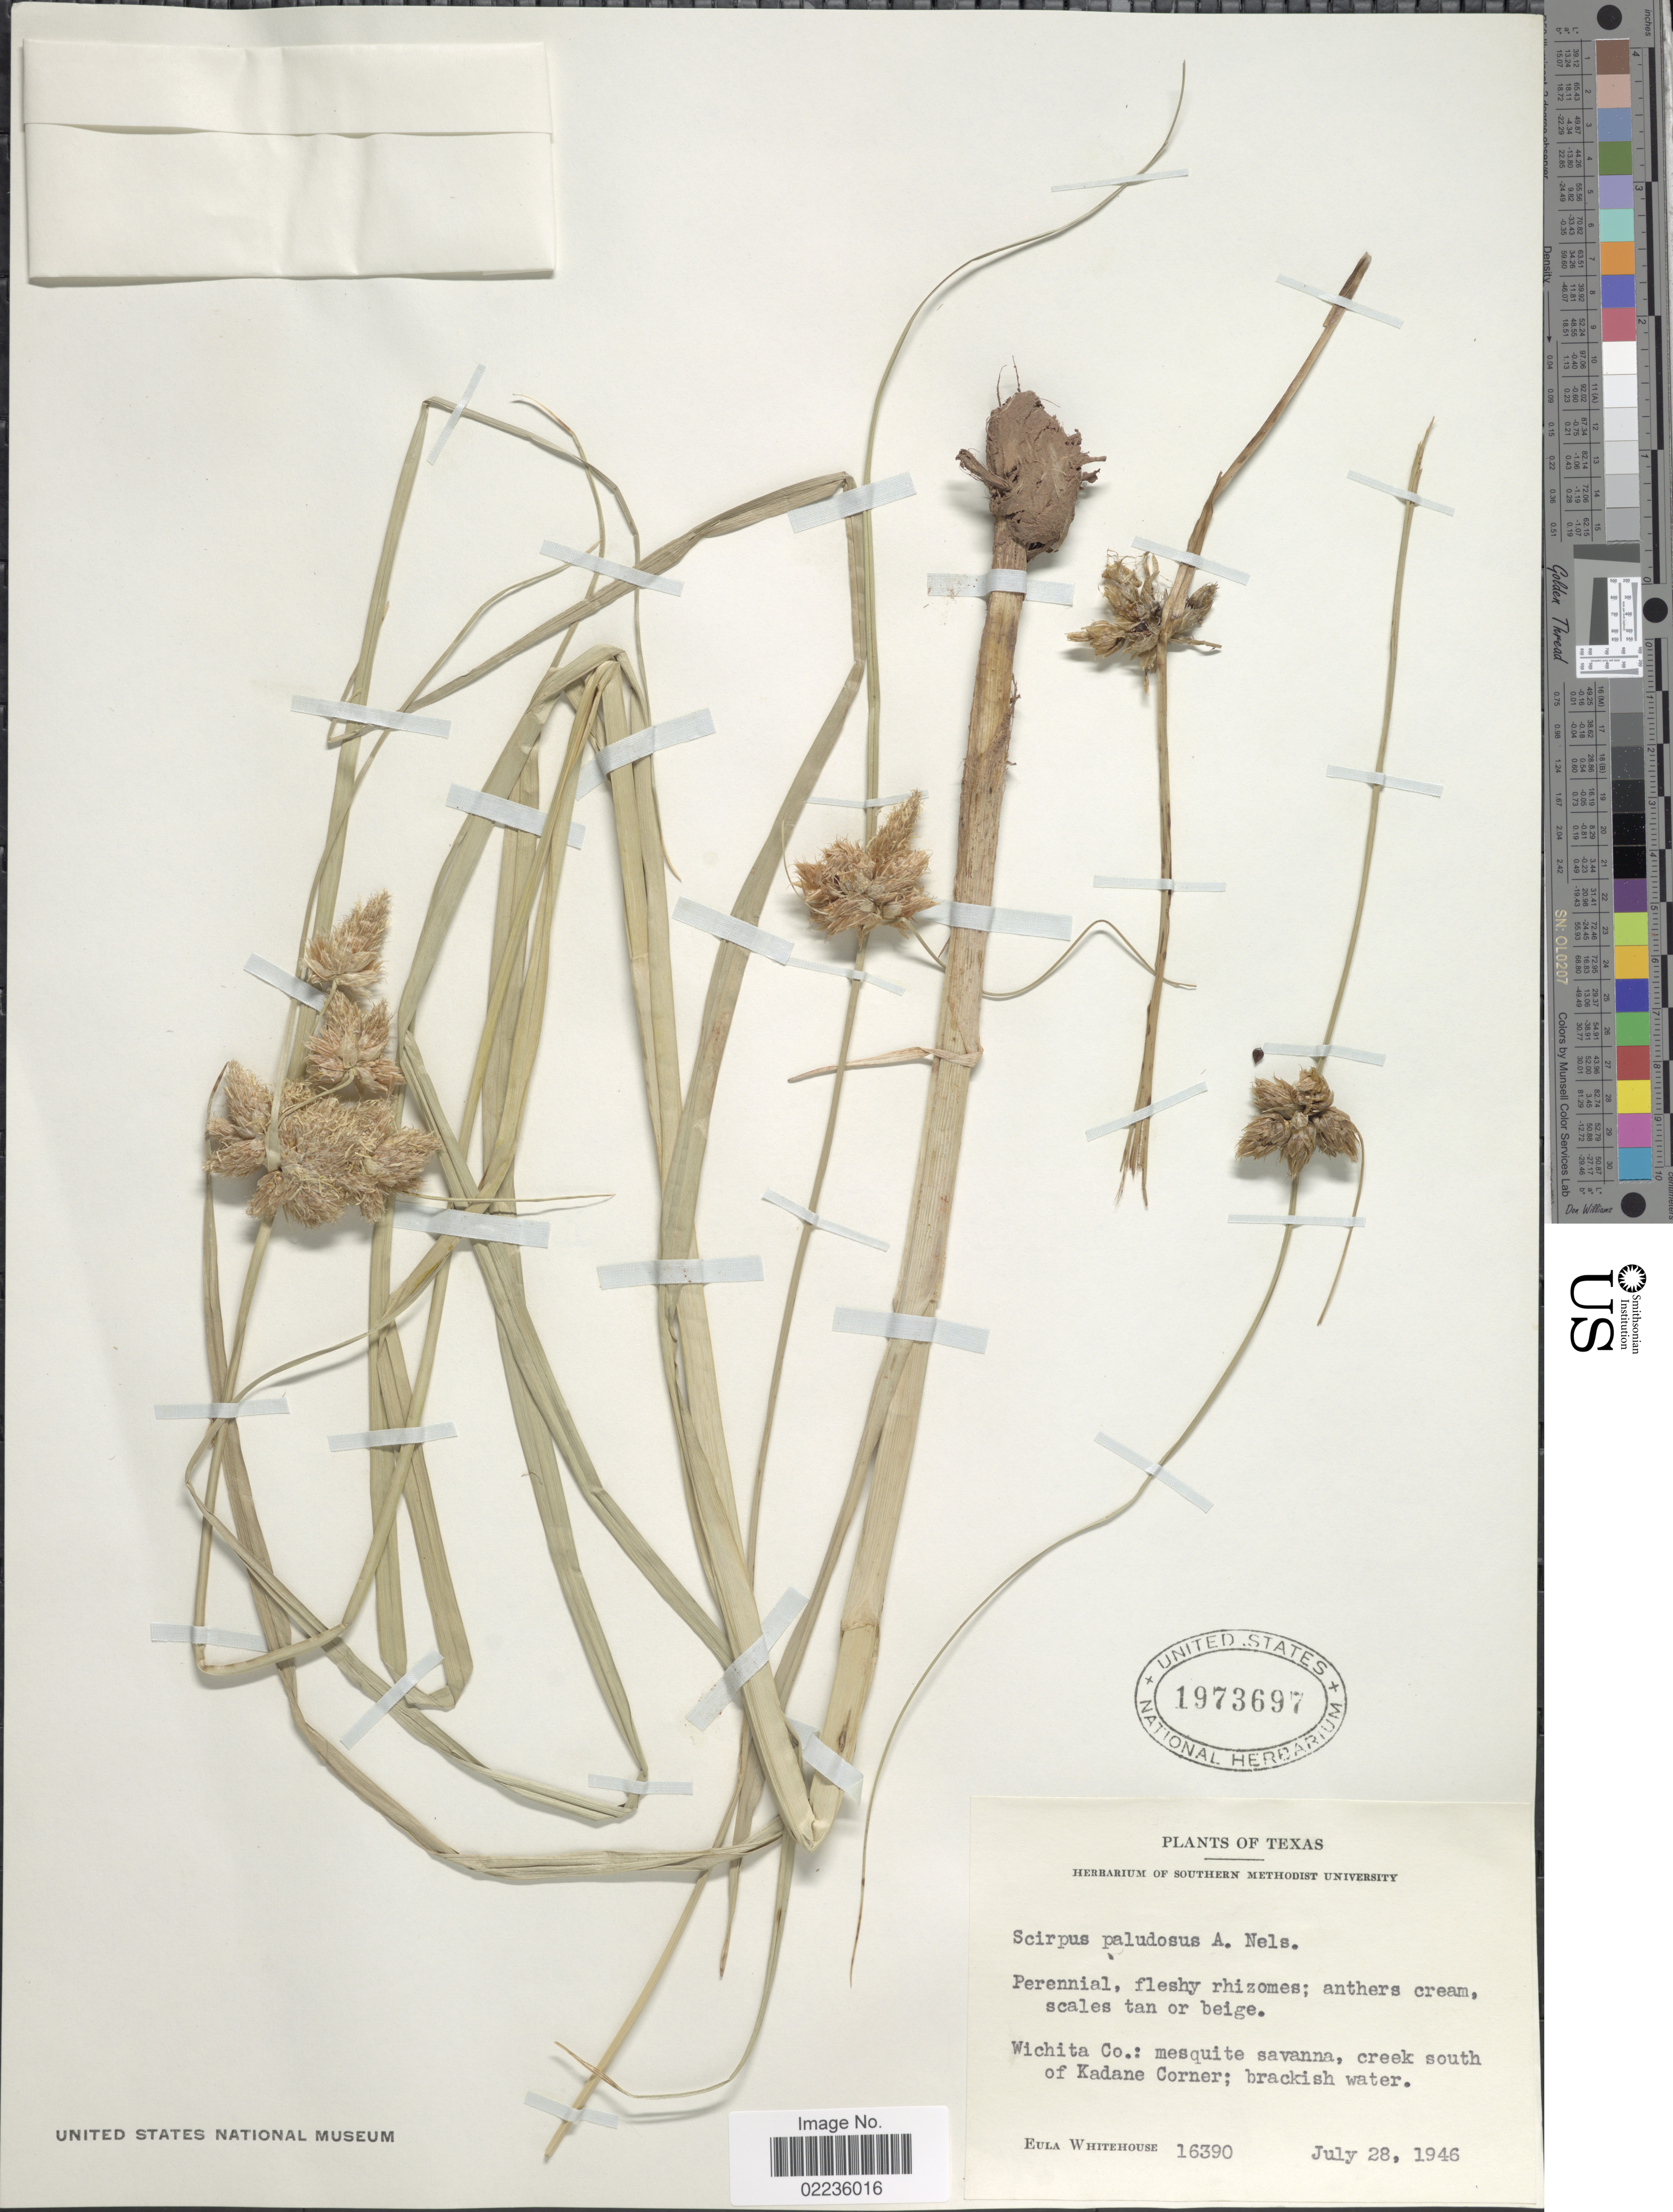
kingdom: Plantae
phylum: Tracheophyta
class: Liliopsida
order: Poales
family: Cyperaceae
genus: Bolboschoenus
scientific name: Bolboschoenus maritimus subsp. paludosus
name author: (A. Nelson) T. Koyama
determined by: Strong, M. T., (US), Smithsonian Institution - National Museum of Natural History (UNITED STATES)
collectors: E. Whitehouse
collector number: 16390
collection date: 1946-07-28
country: United States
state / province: Texas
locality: Wichita Co.: mesquite savanna, creek south of Kadane Corner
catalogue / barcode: US 1973697